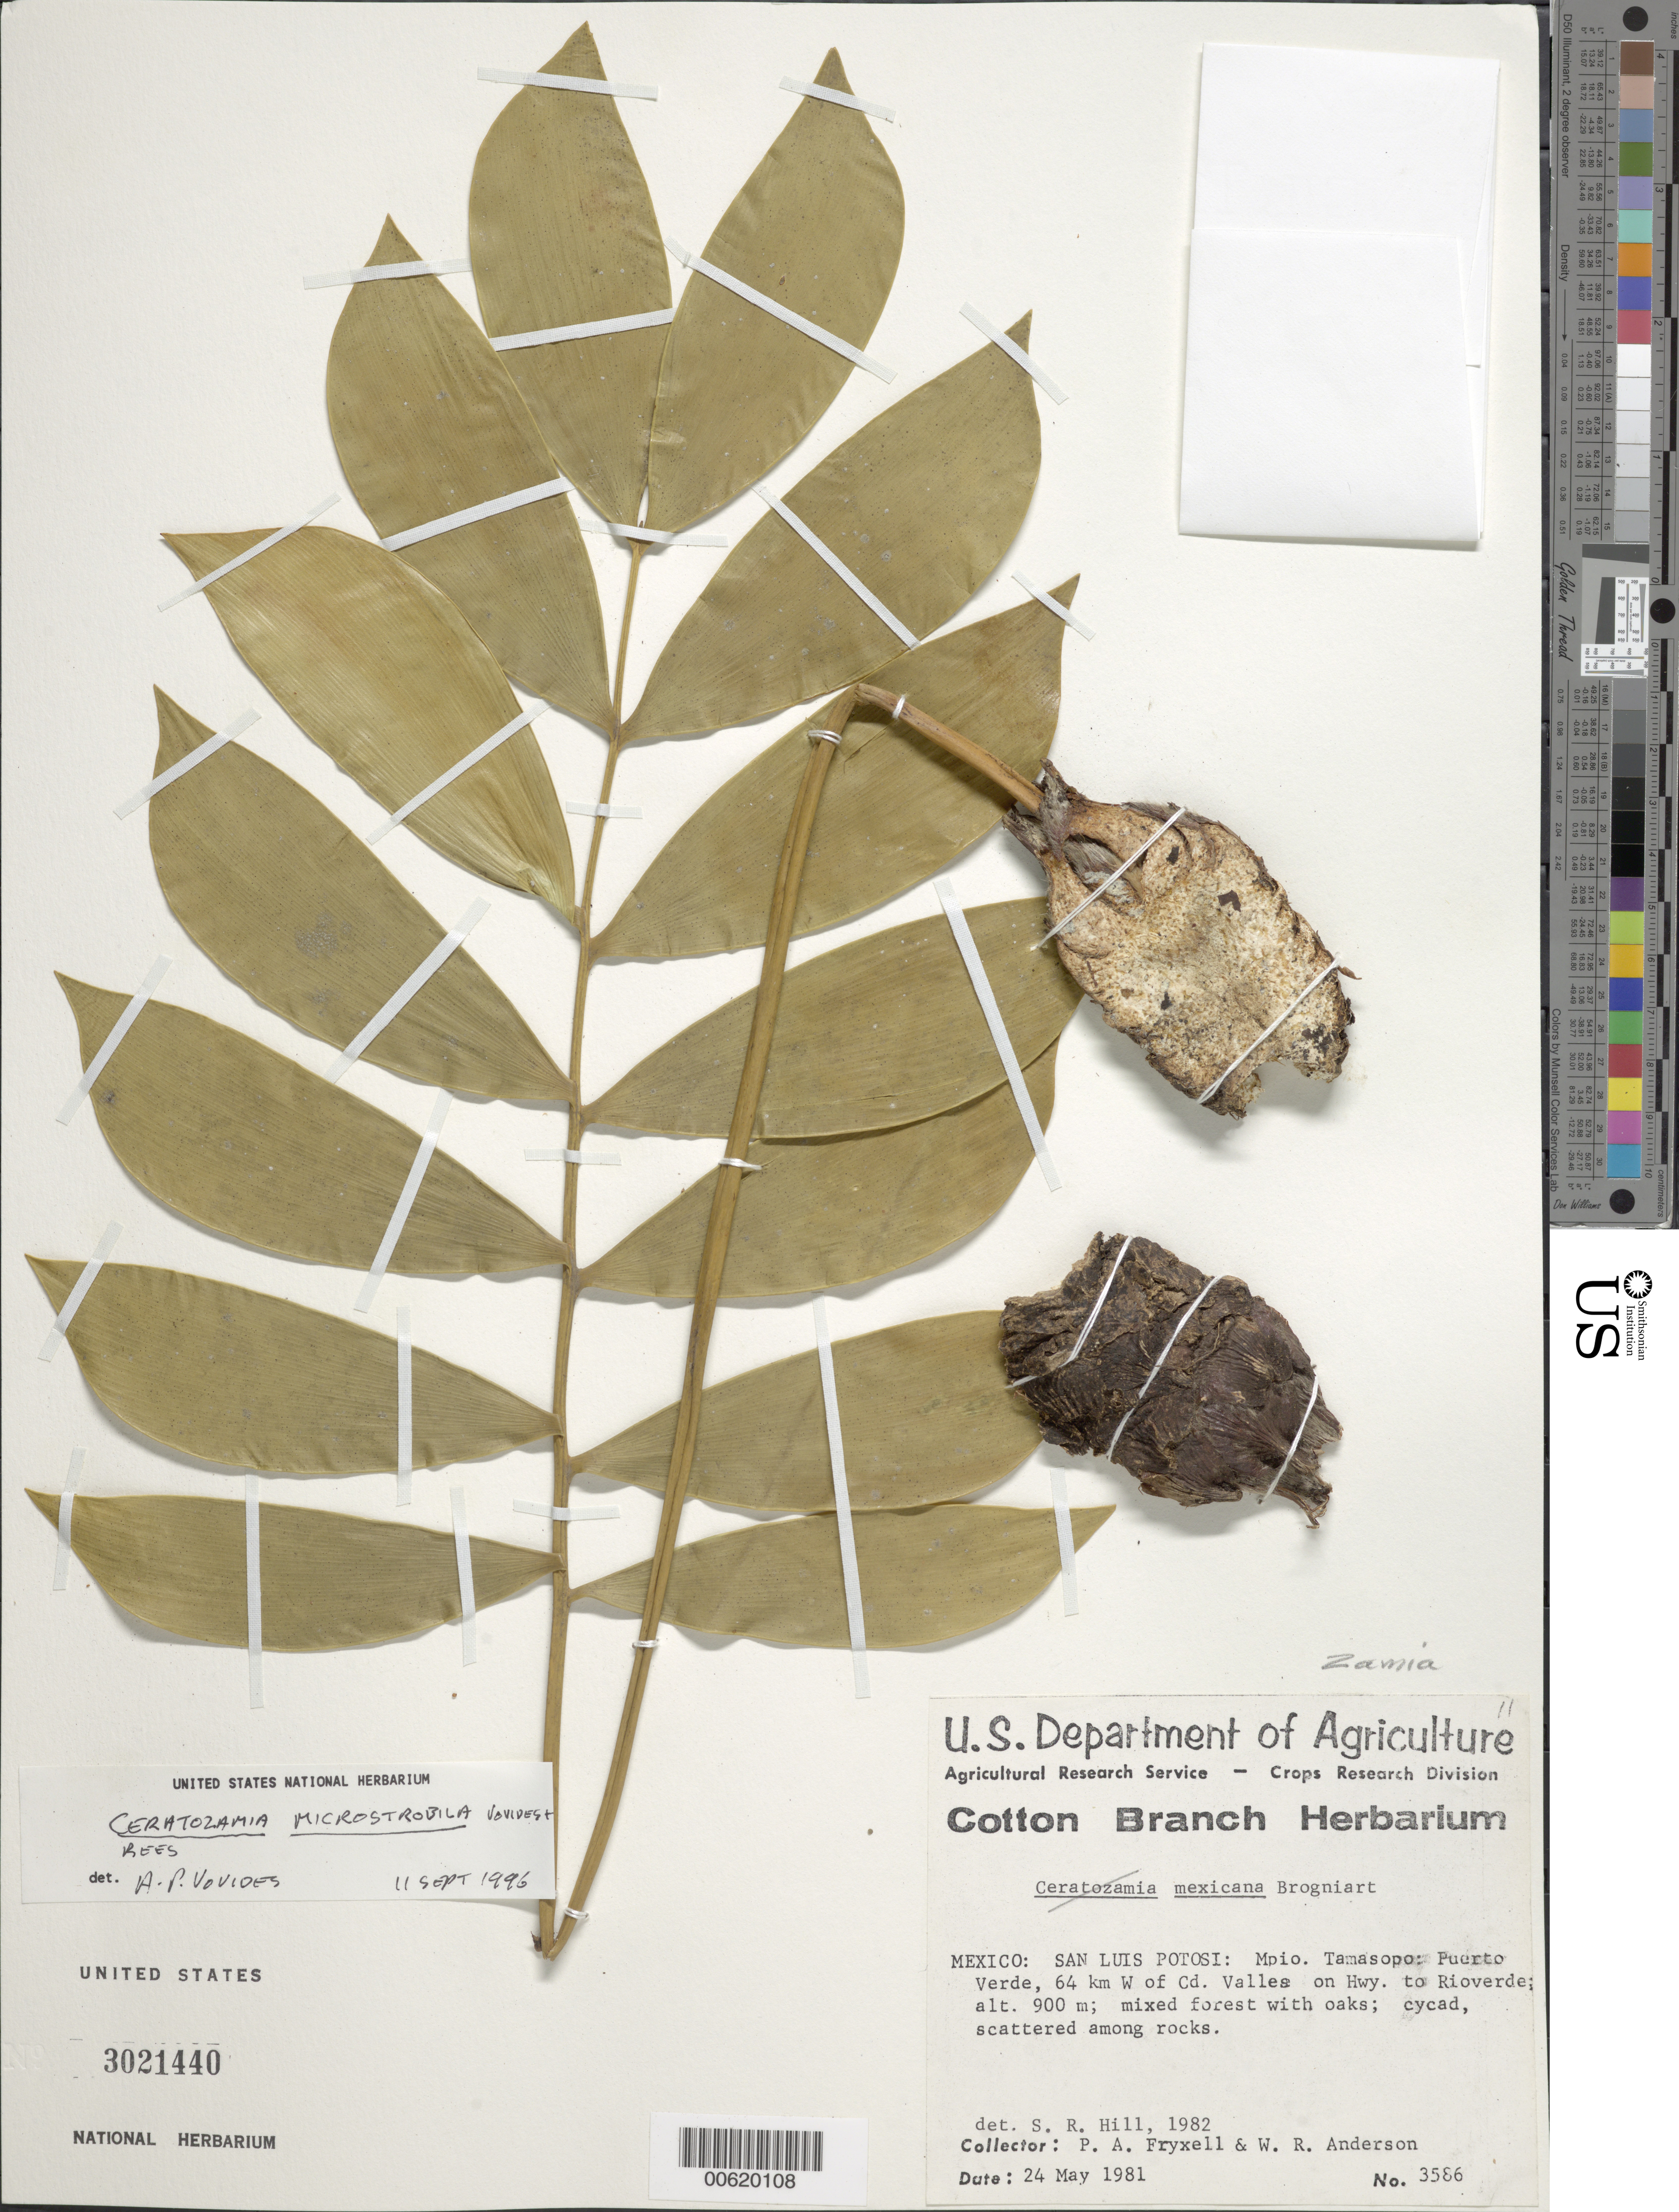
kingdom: Plantae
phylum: Tracheophyta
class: Cycadopsida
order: Cycadales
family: Zamiaceae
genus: Ceratozamia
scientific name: Ceratozamia microstrobila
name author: Vovides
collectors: P. A. Fryxell & W. R. Anderson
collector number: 3586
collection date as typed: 24 May 1981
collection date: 1981-05-24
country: Mexico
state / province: San Luis Potosí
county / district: Tamasopo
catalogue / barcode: US 3021440